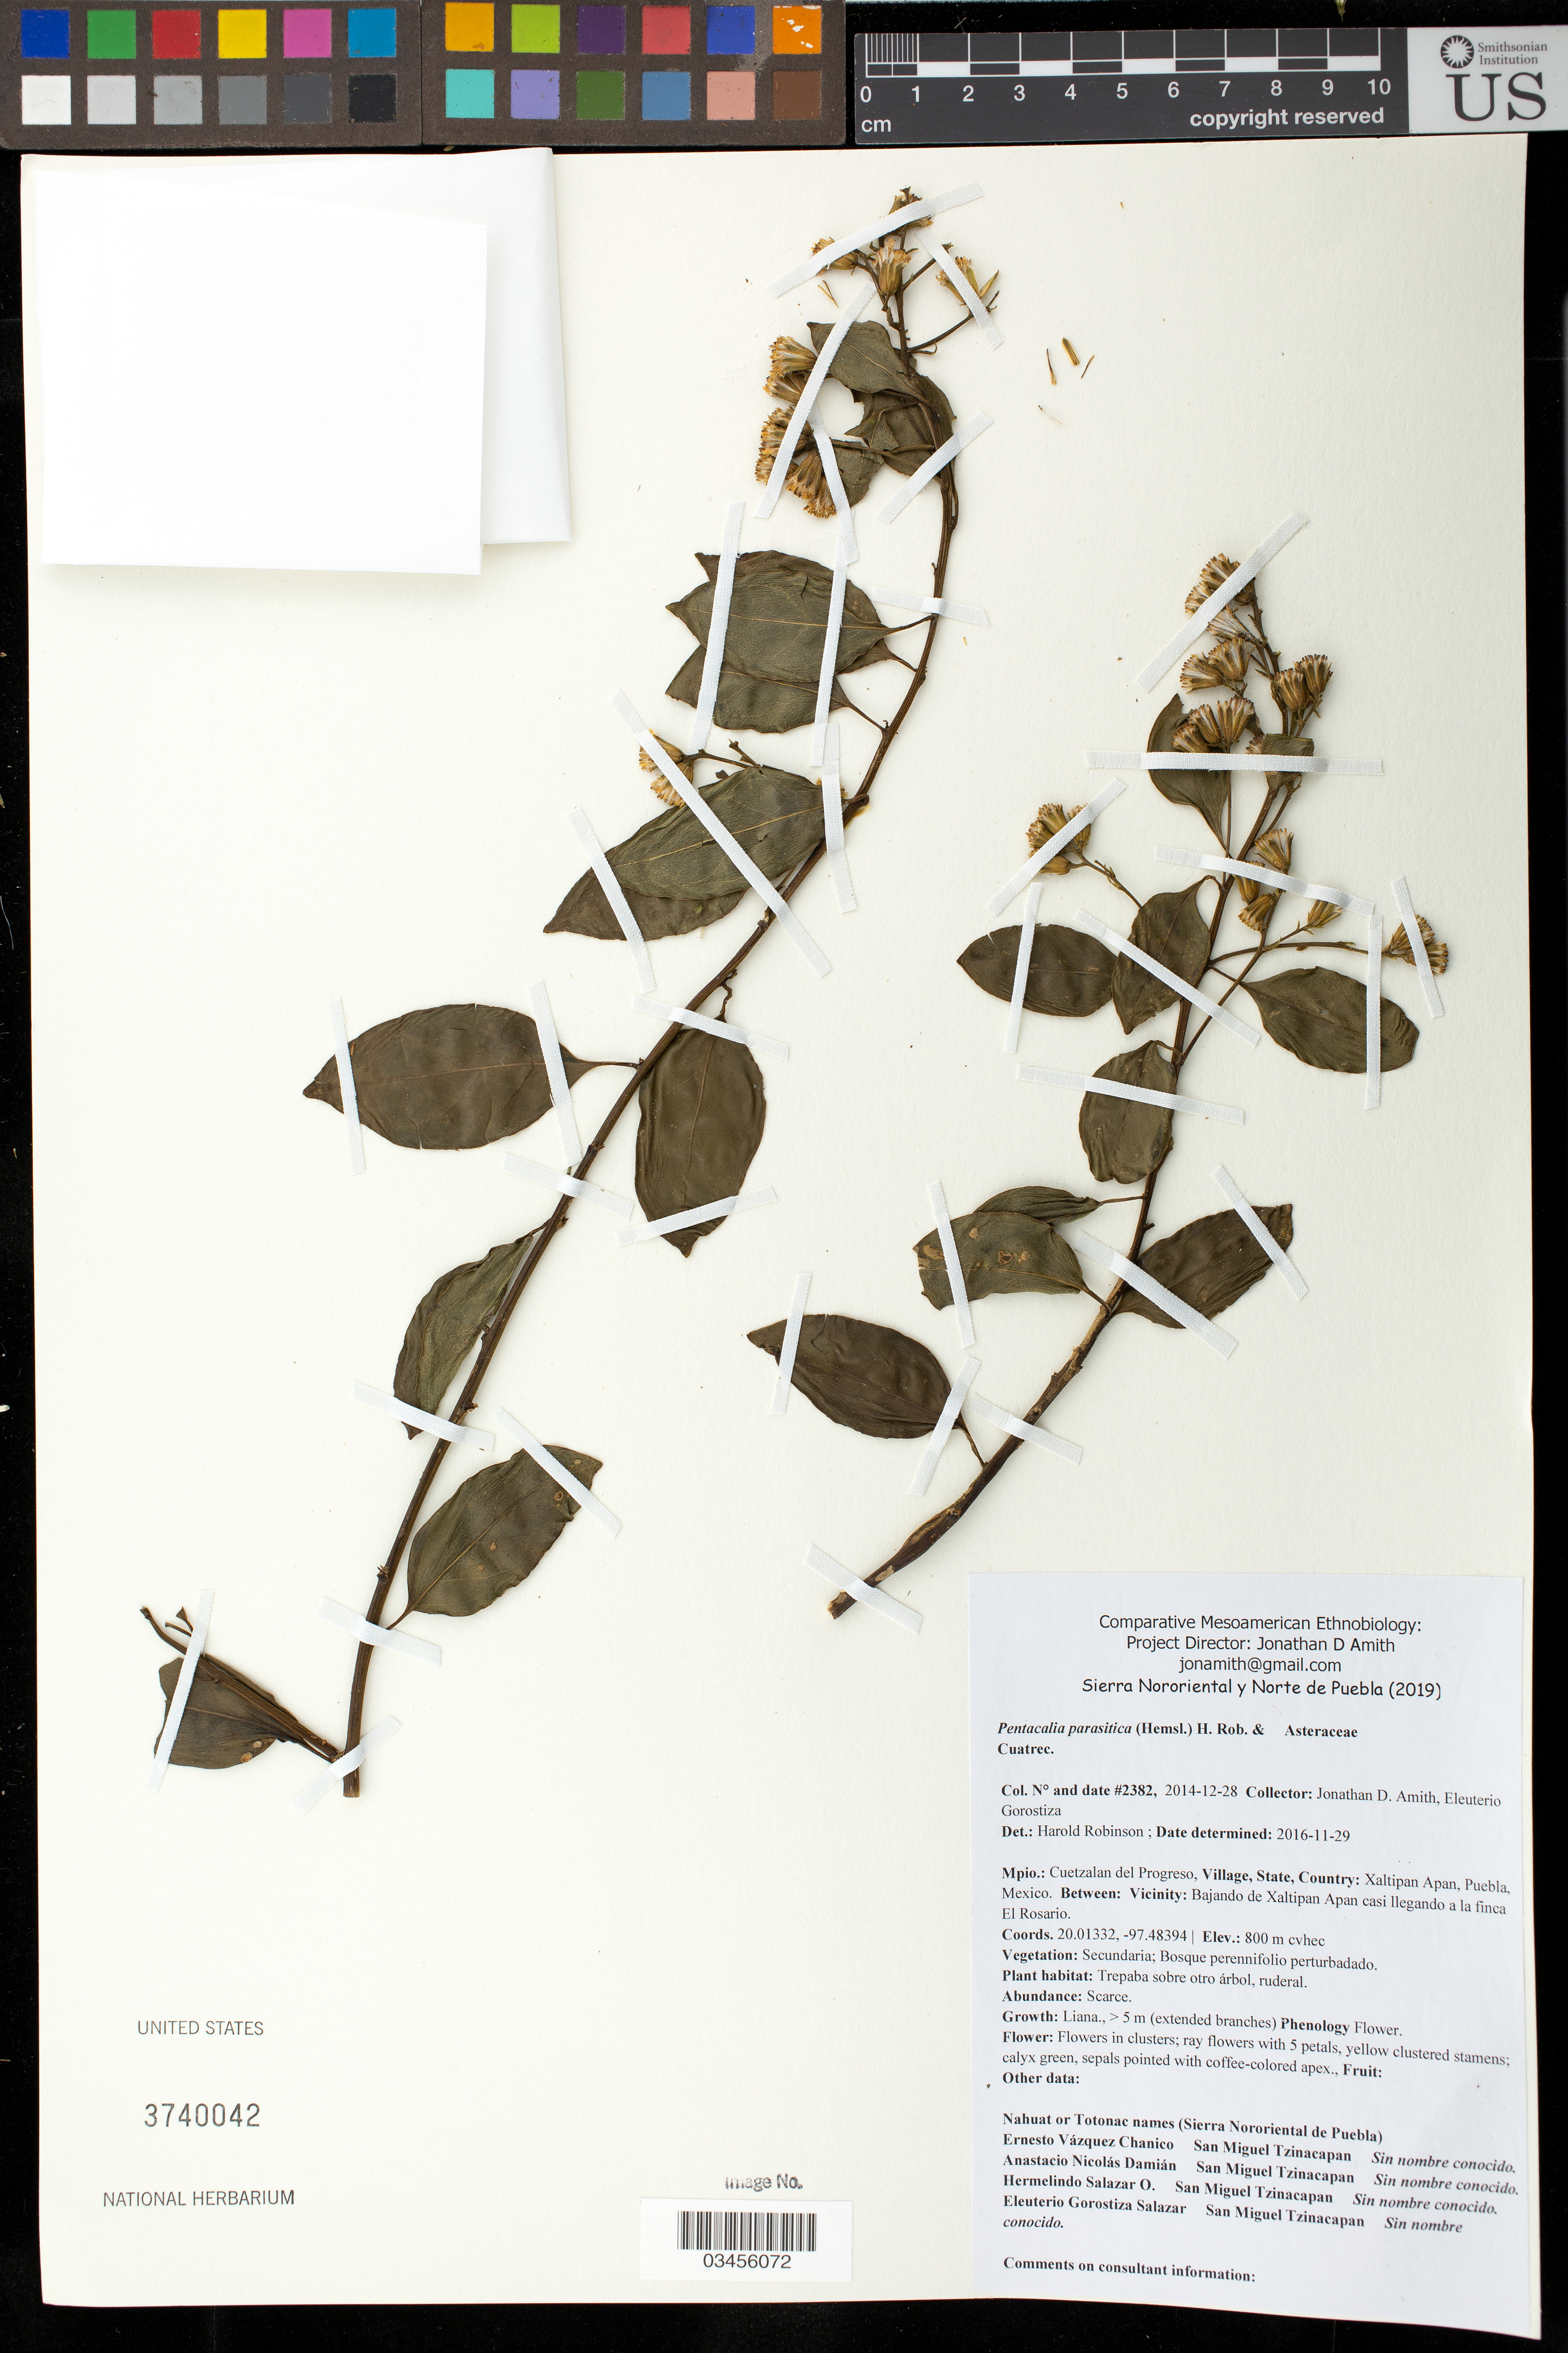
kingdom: Plantae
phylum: Tracheophyta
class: Magnoliopsida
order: Asterales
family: Asteraceae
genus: Pentacalia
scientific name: Pentacalia parasitica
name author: (Hemsl.) H. Rob. & Cuatrec.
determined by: Robinson, Harold E., (US)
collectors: J. D. Amith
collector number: JDA_02382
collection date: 2014-12-28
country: México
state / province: Puebla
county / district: Cuetzalan del Progreso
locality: PUEBLO: Xaltipan Apan; LOCALIDAD EXACTA: Bajando de Xaltipan Apan casi llegando a la finca El Rosario.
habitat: VEGETACIÓN y HABITAT: Bosque perennifolio perturbado. | Trepaba sobre otro árbol, ruderal.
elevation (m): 800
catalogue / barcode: US 3740042